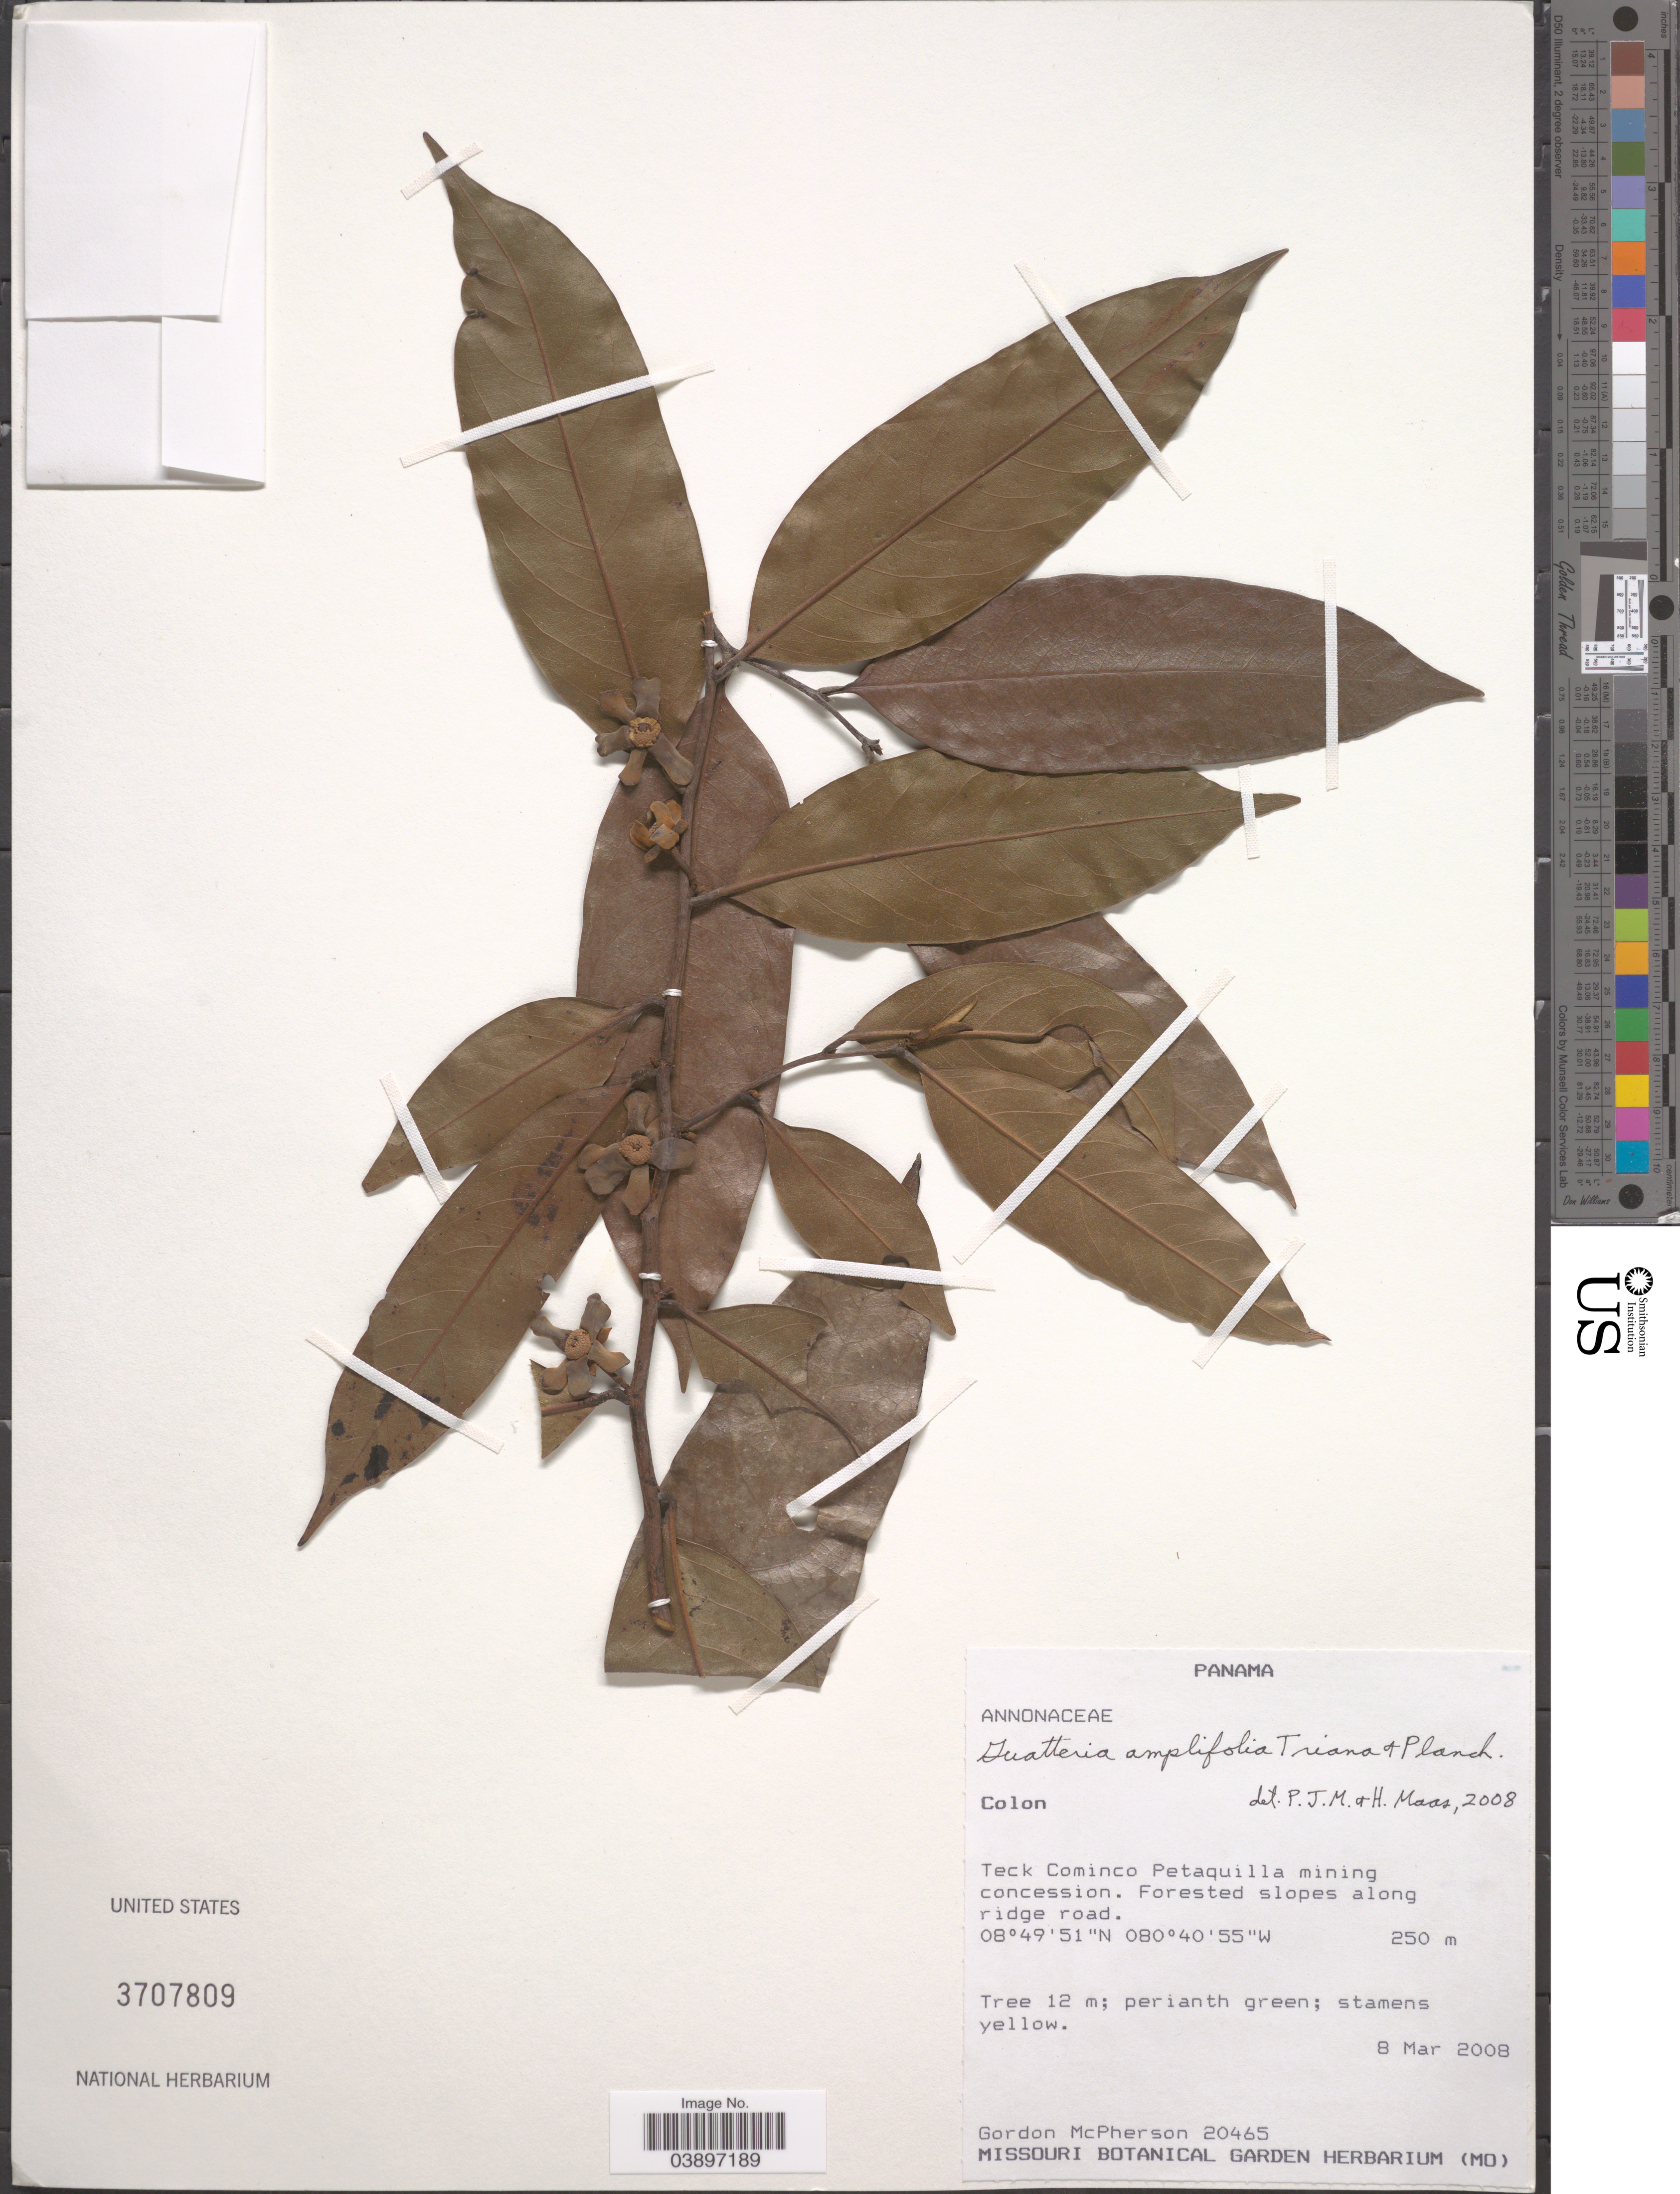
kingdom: Plantae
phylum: Tracheophyta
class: Magnoliopsida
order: Magnoliales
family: Annonaceae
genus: Guatteria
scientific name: Guatteria amplifolia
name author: Triana & Planch.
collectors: G. D. McPherson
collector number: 20465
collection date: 2008-03-08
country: Panama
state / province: Colón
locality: Teck Cominco Petaquilla mining concession. Forested slopes along ridge road.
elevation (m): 250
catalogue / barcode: US 3707809